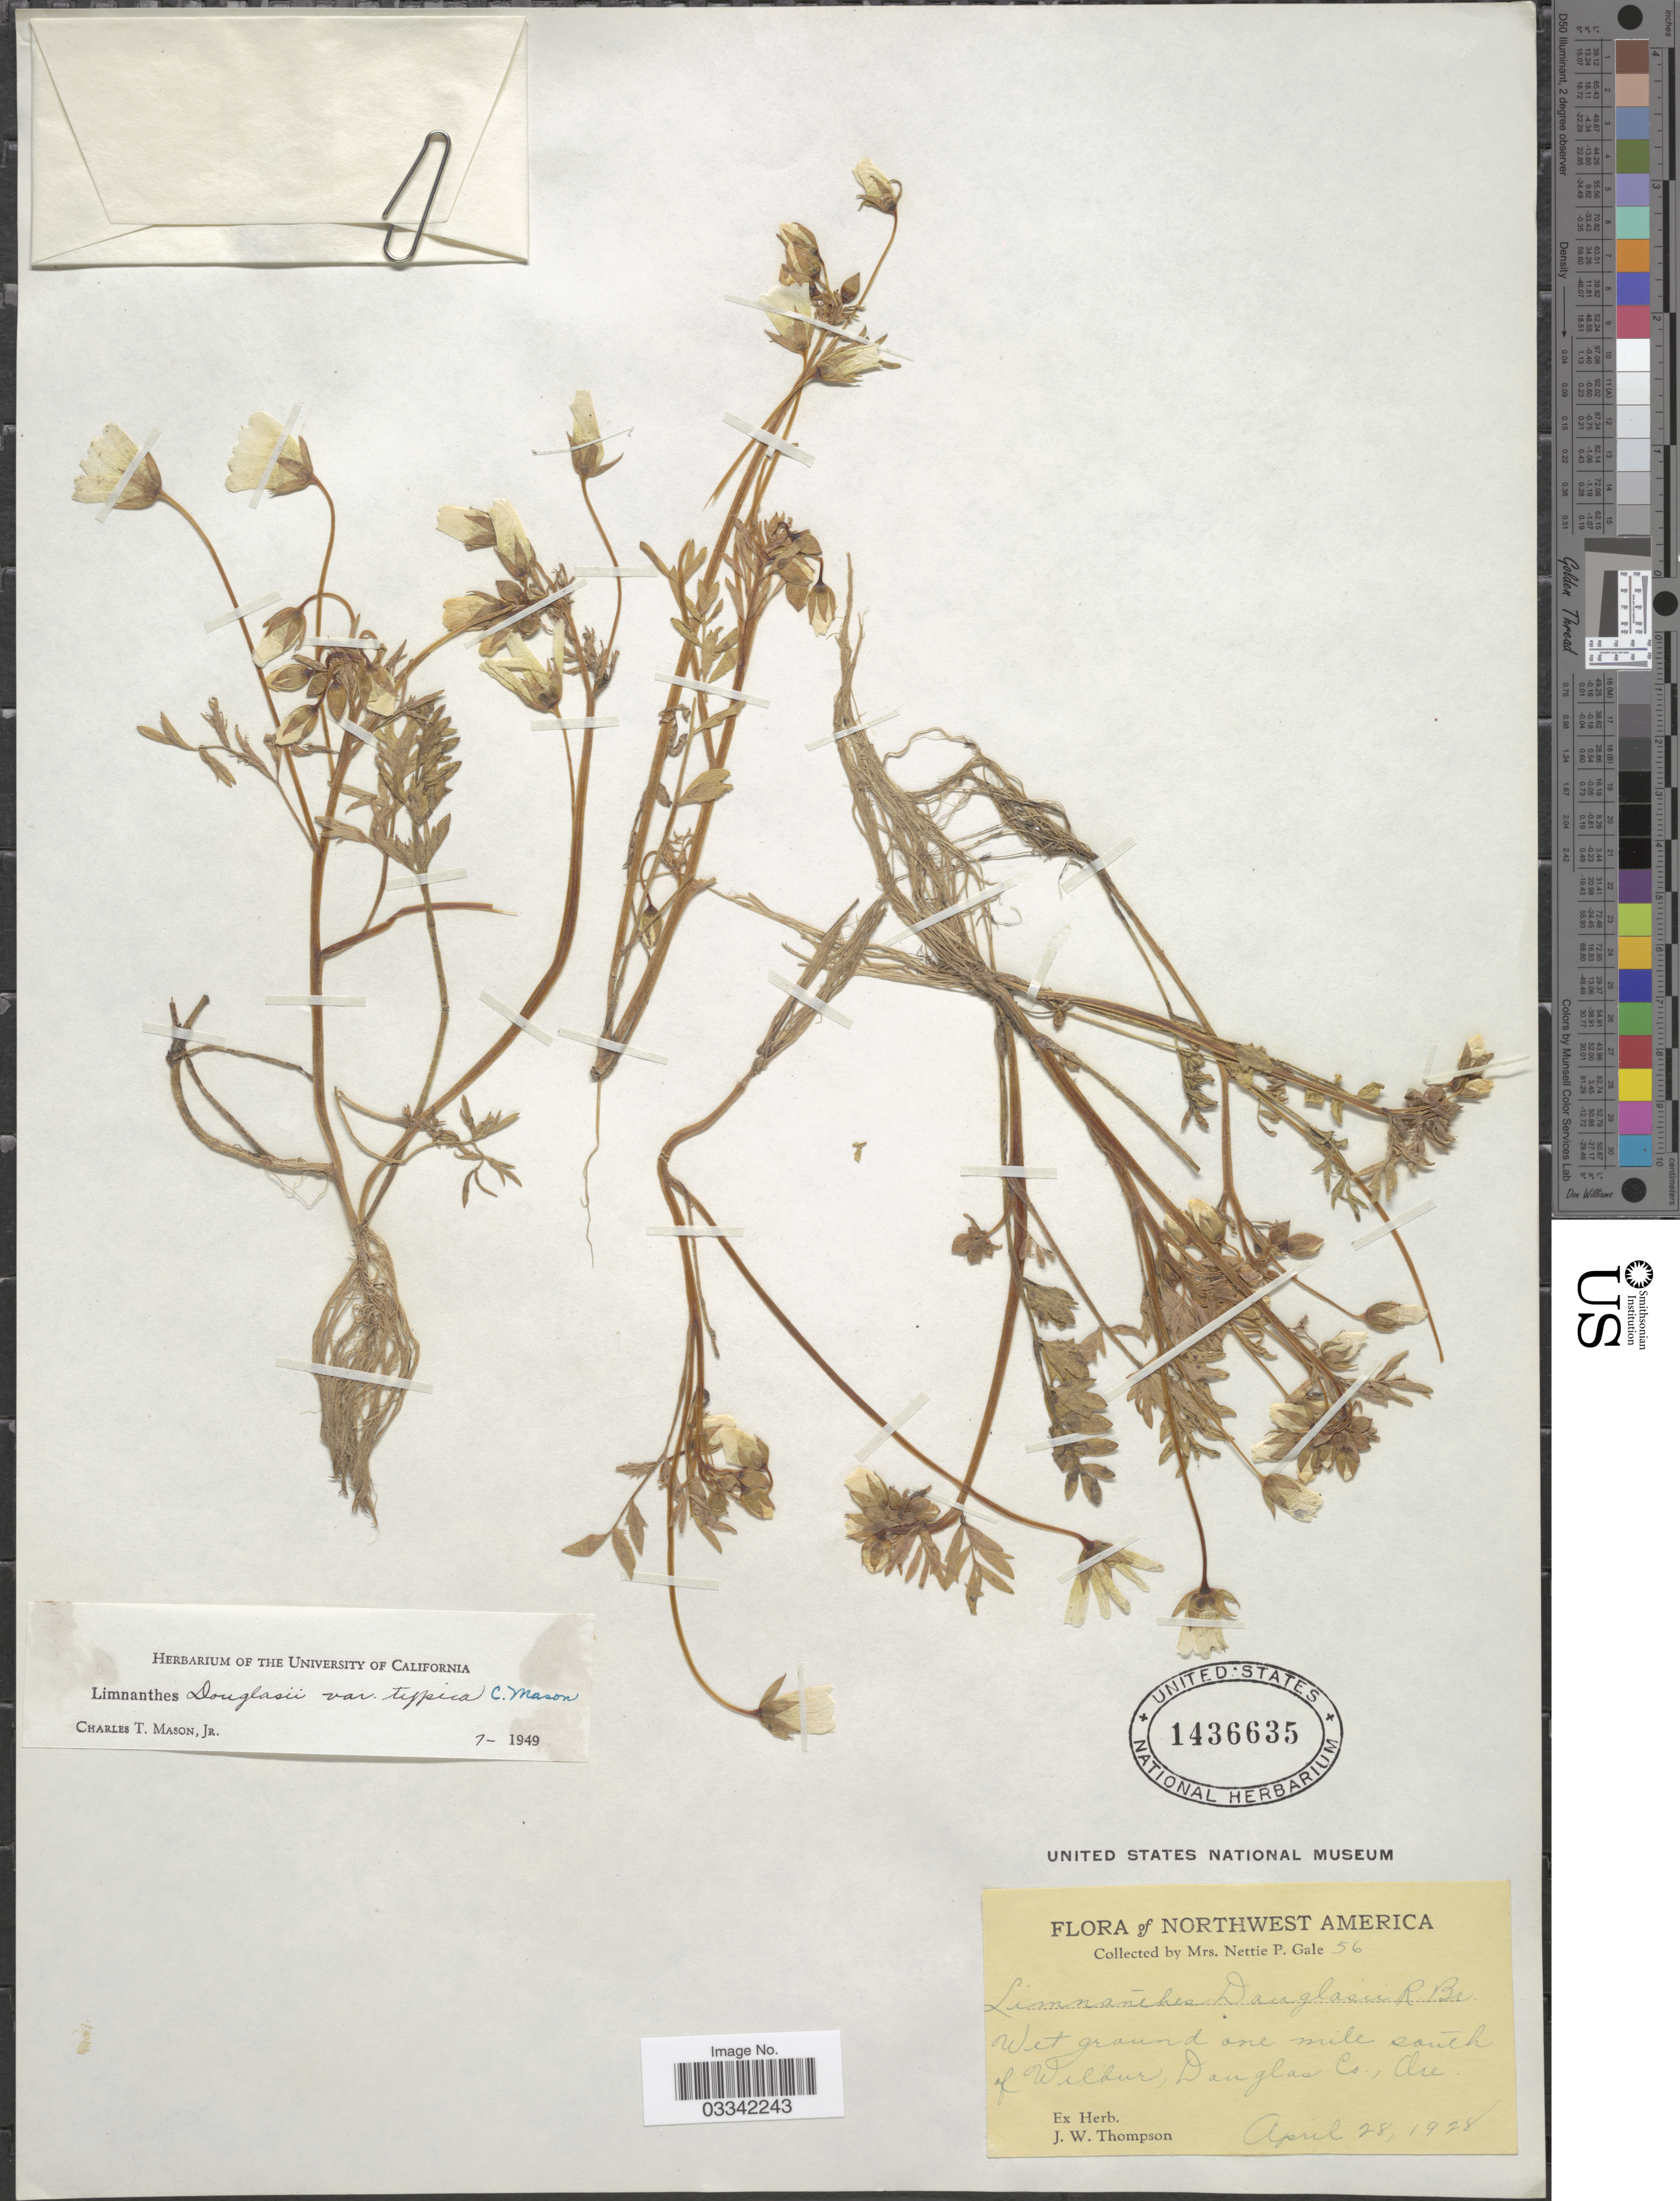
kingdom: Plantae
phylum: Tracheophyta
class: Magnoliopsida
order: Brassicales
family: Limnanthaceae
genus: Limnanthes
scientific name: Limnanthes douglasii var. douglasii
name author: R. Br.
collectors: N. Gale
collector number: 56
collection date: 1928-04-28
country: United States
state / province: Oregon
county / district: Douglas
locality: Northwest America. Wet ground one mile south of Wilbur, Douglas Co.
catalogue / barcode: US 1436635